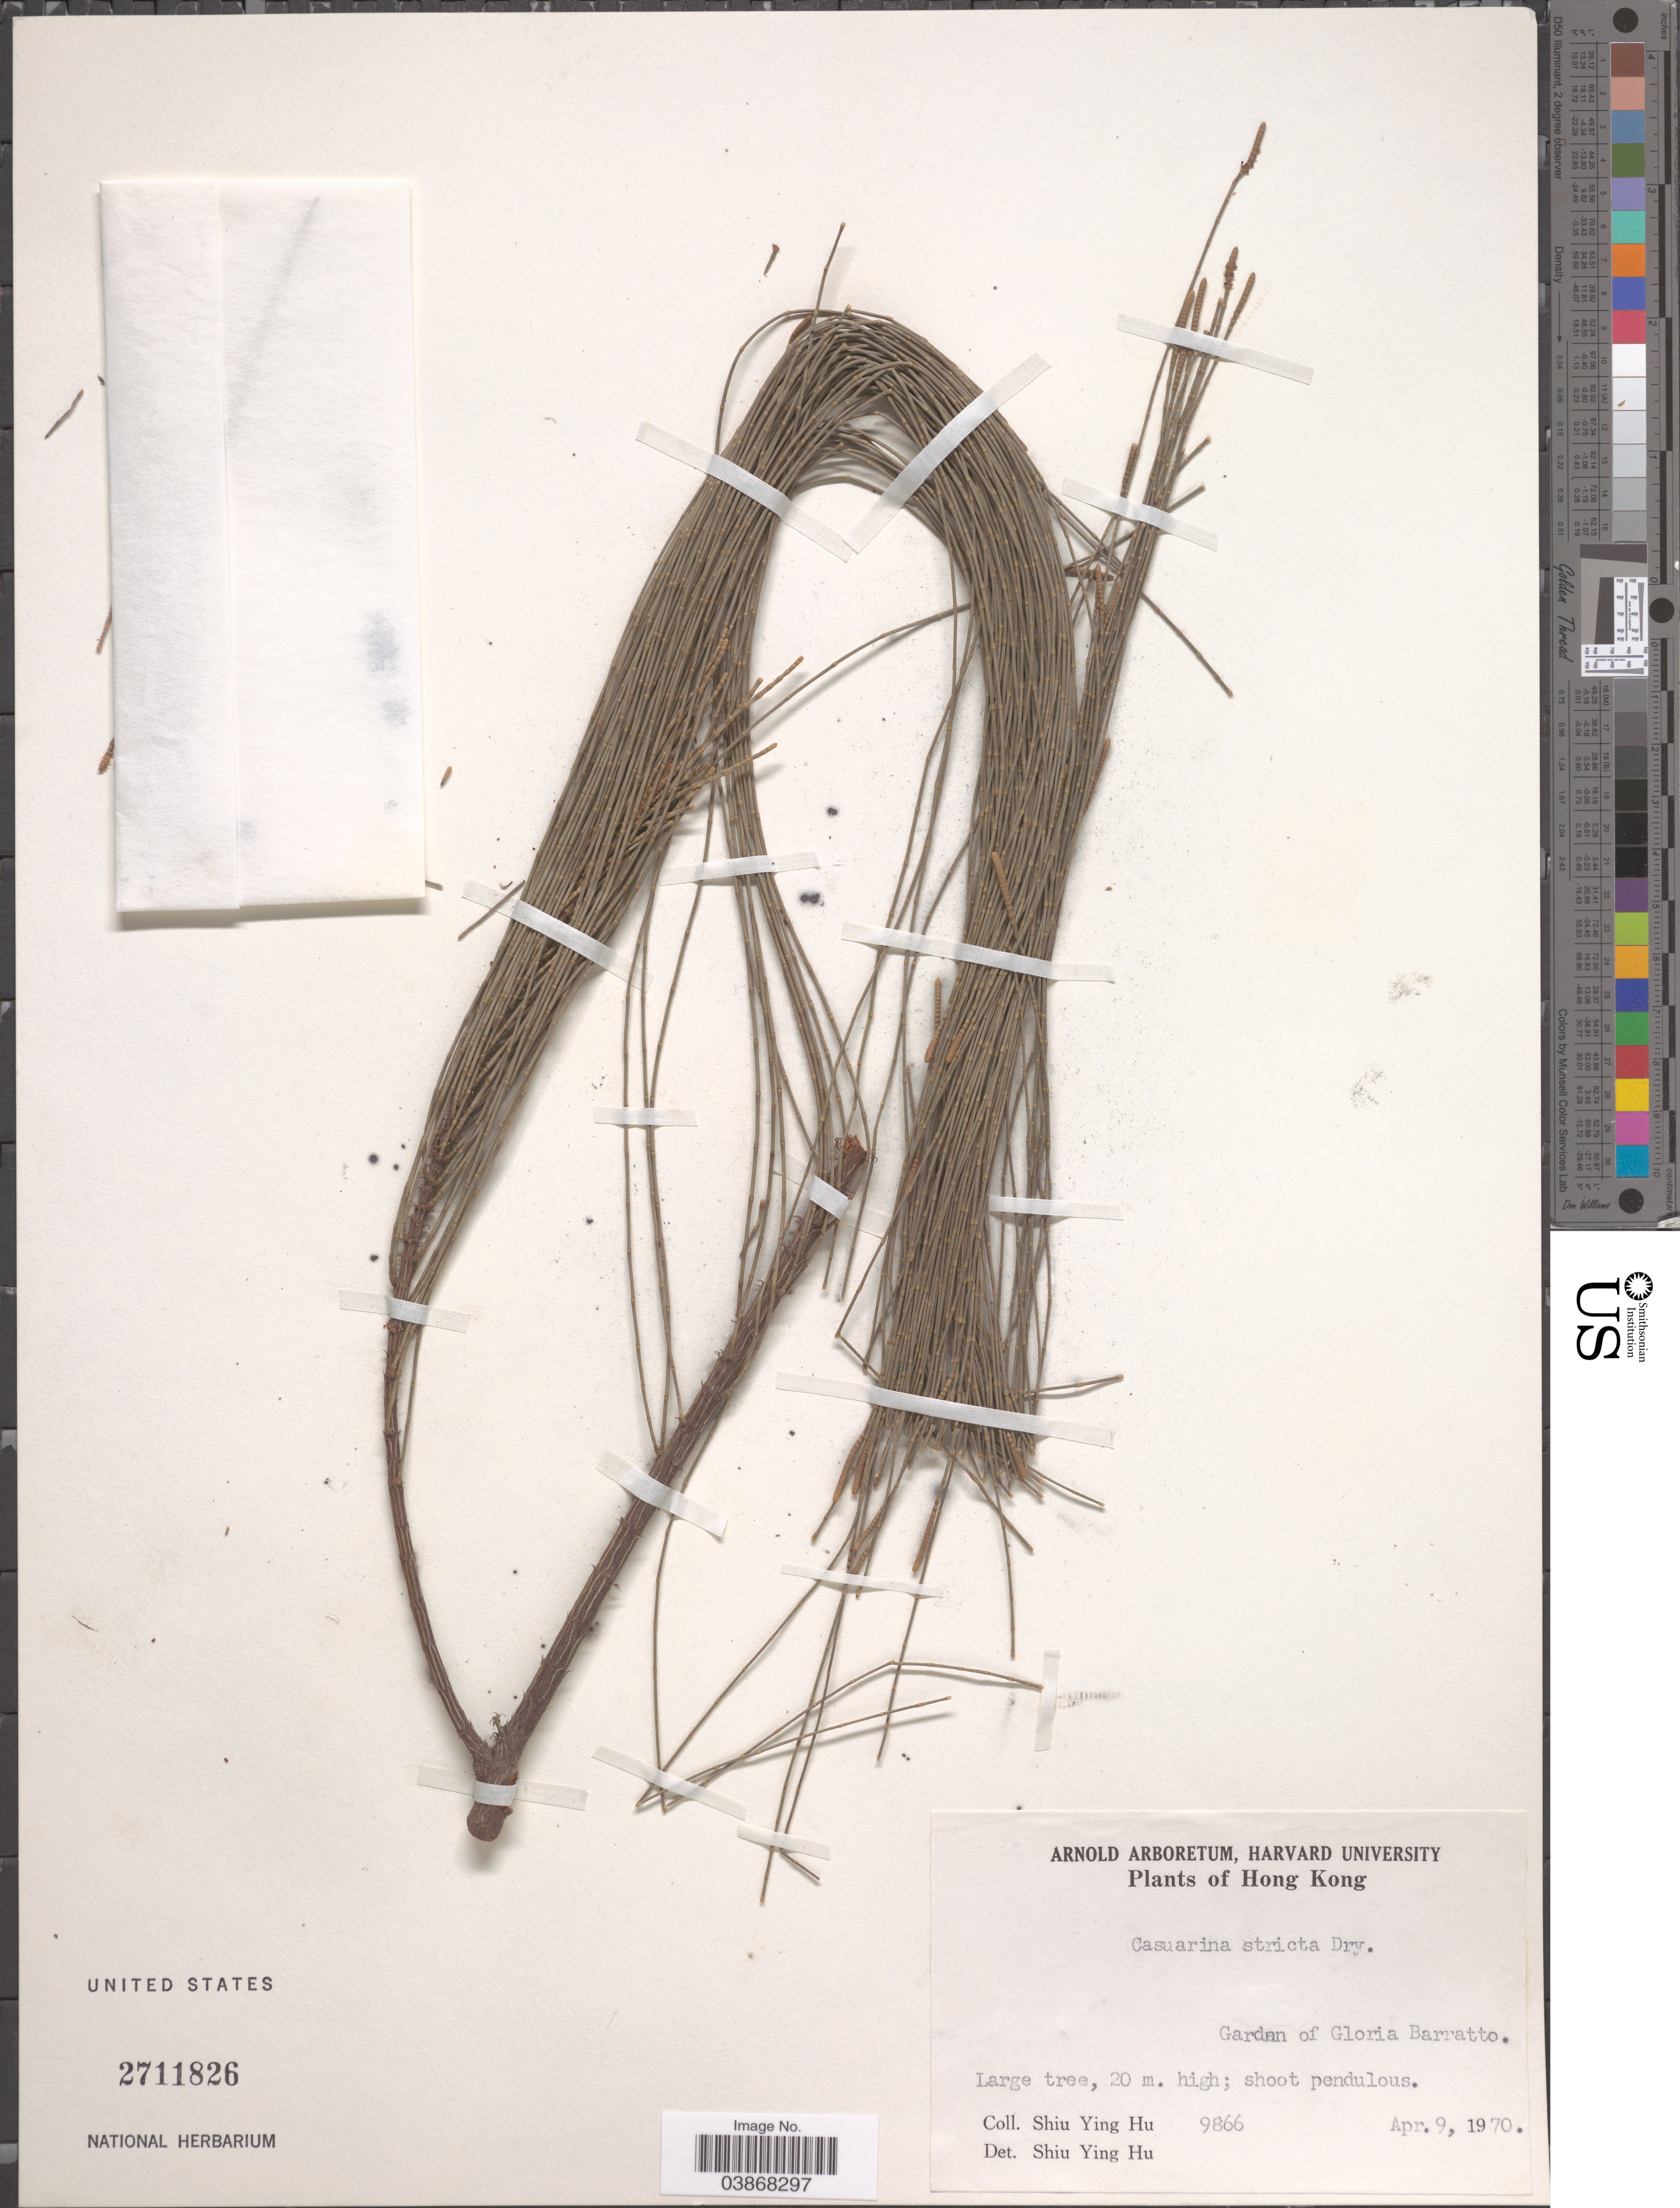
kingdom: Plantae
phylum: Tracheophyta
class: Magnoliopsida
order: Fagales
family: Casuarinaceae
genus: Casuarina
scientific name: Casuarina equisetifolia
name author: L.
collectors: S. Y. Hu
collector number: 9866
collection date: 1970-04-09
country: China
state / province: Hong Kong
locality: Garden of Gloria Barratto.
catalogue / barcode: US 2711826